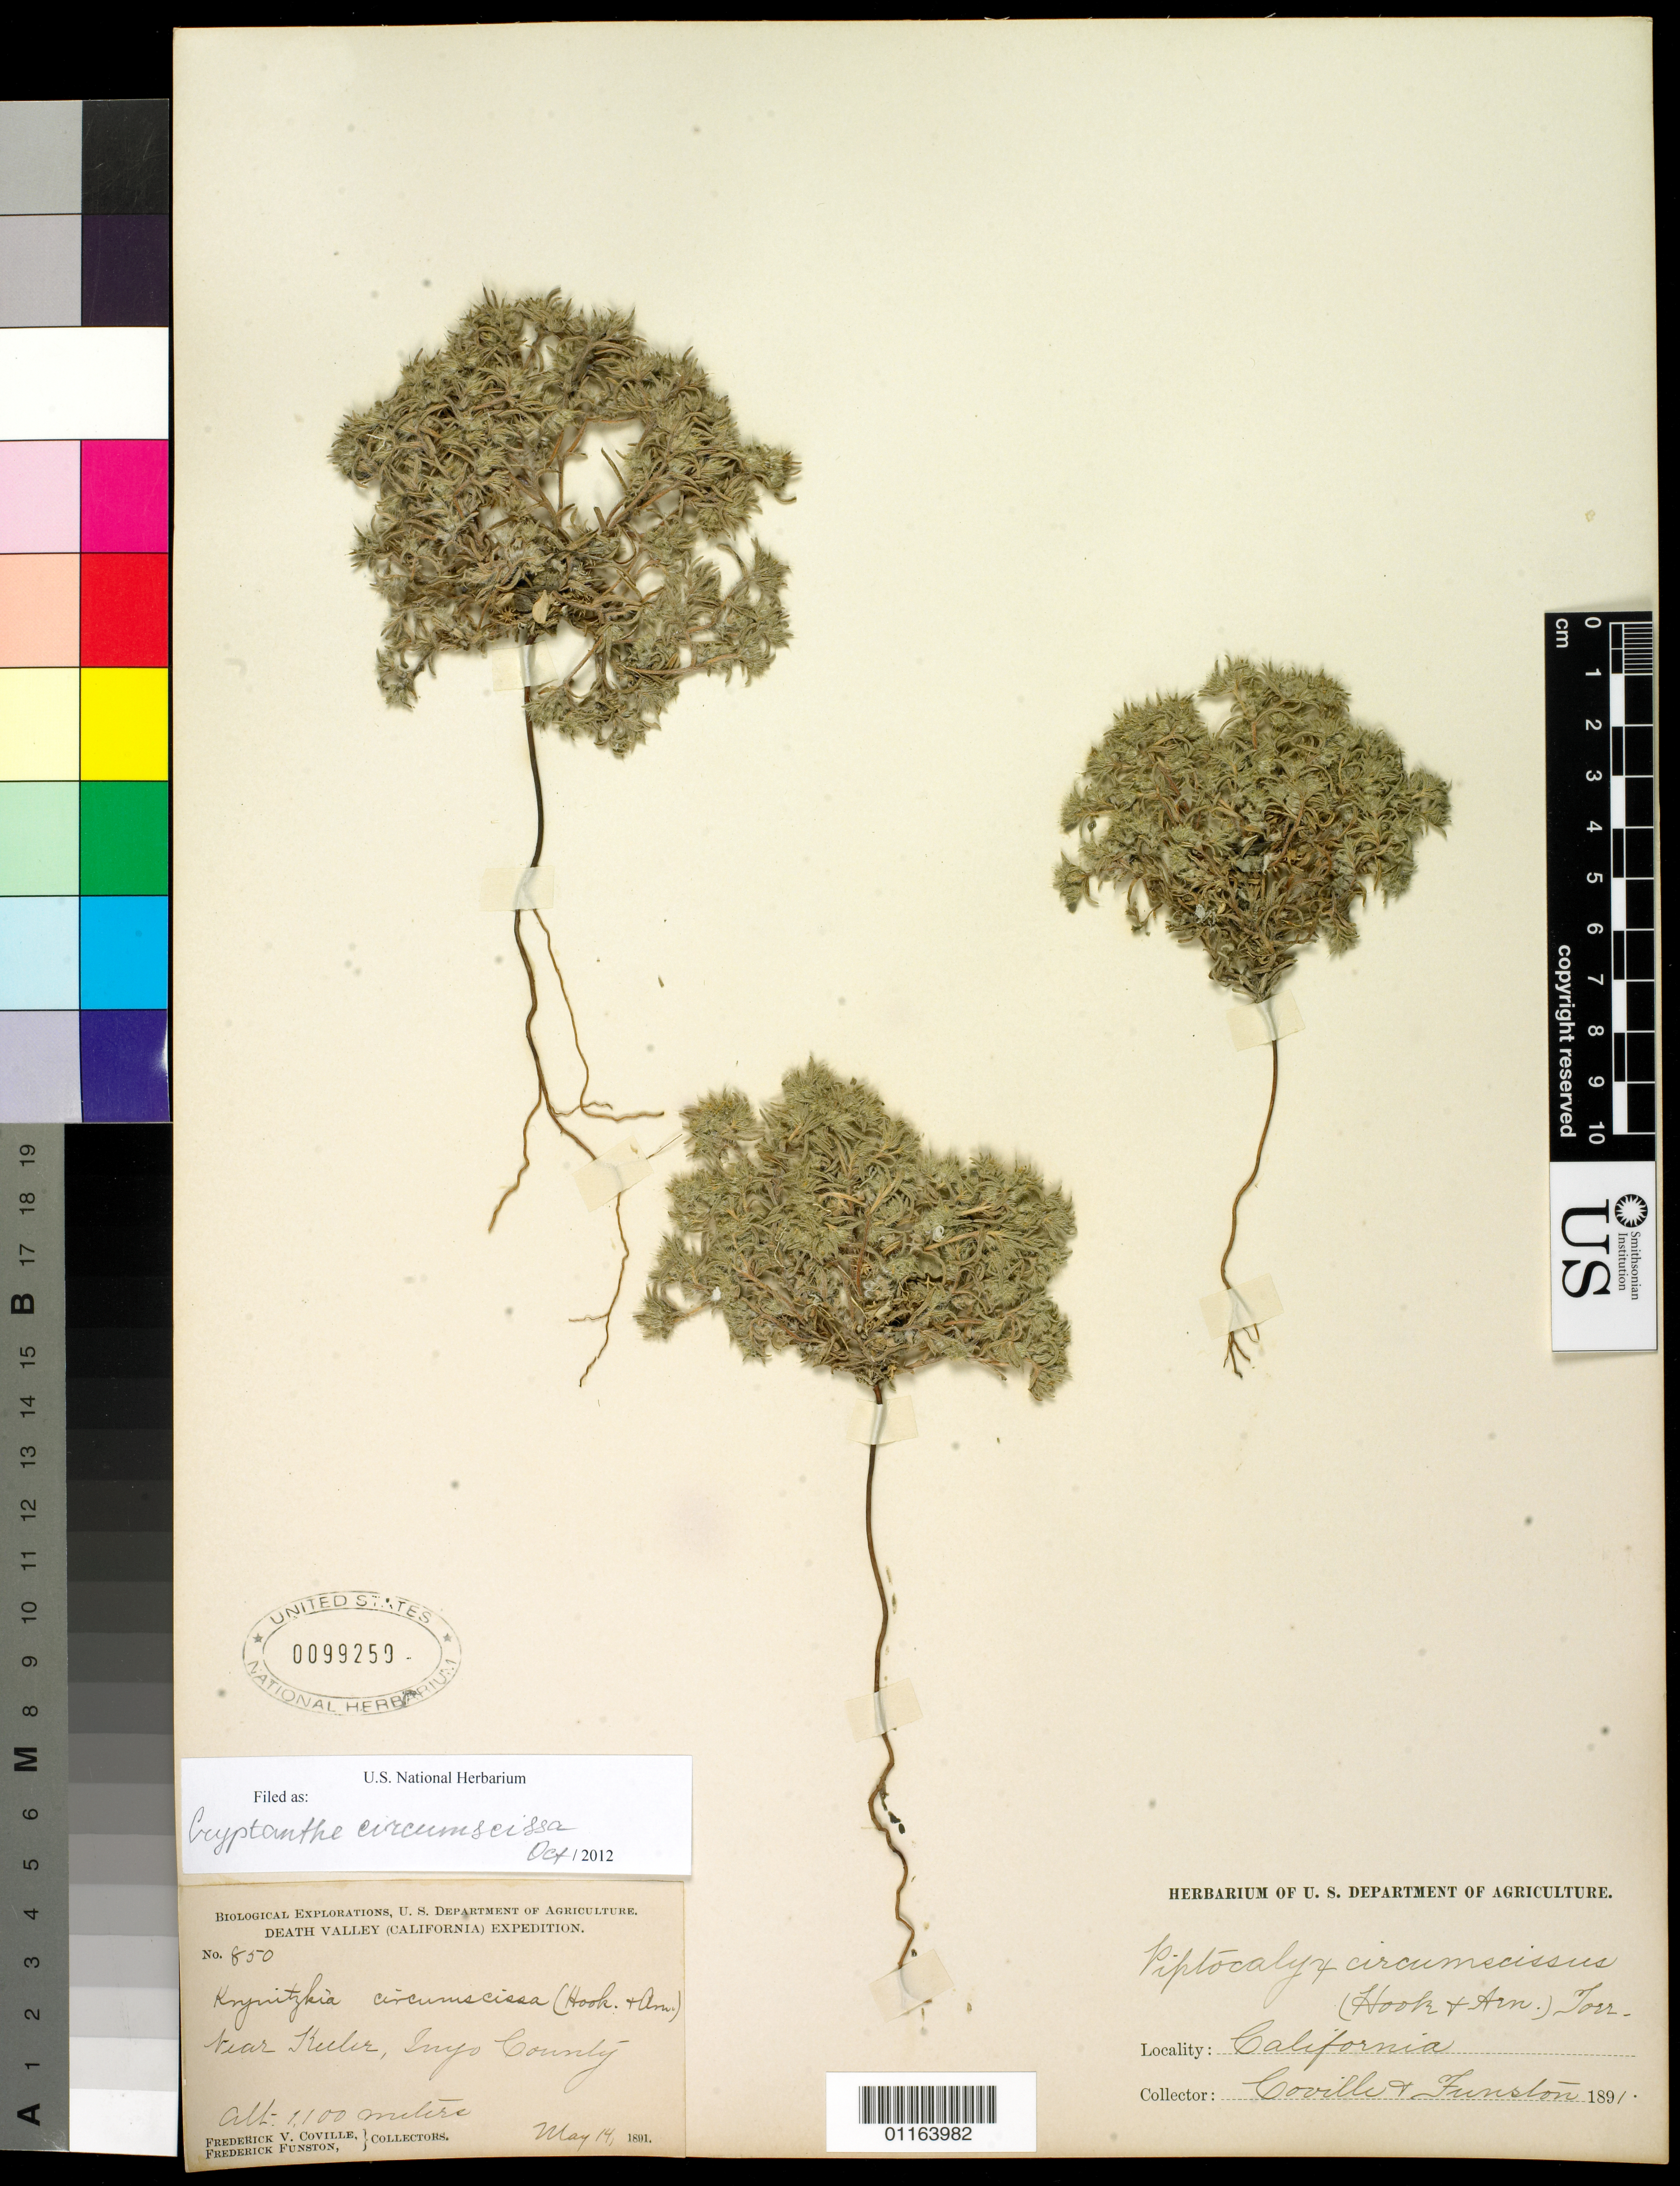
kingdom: Plantae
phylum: Tracheophyta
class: Magnoliopsida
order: Boraginales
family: Boraginaceae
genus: Cryptantha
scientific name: Cryptantha circumscissa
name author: (Hook. & Arn.) I.M. Johnst.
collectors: F. V. Coville & F. Funston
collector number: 850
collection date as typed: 14 May 1891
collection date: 1891-05-14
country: United States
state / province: California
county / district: Inyo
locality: near Keeler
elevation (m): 1100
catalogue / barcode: US 99259